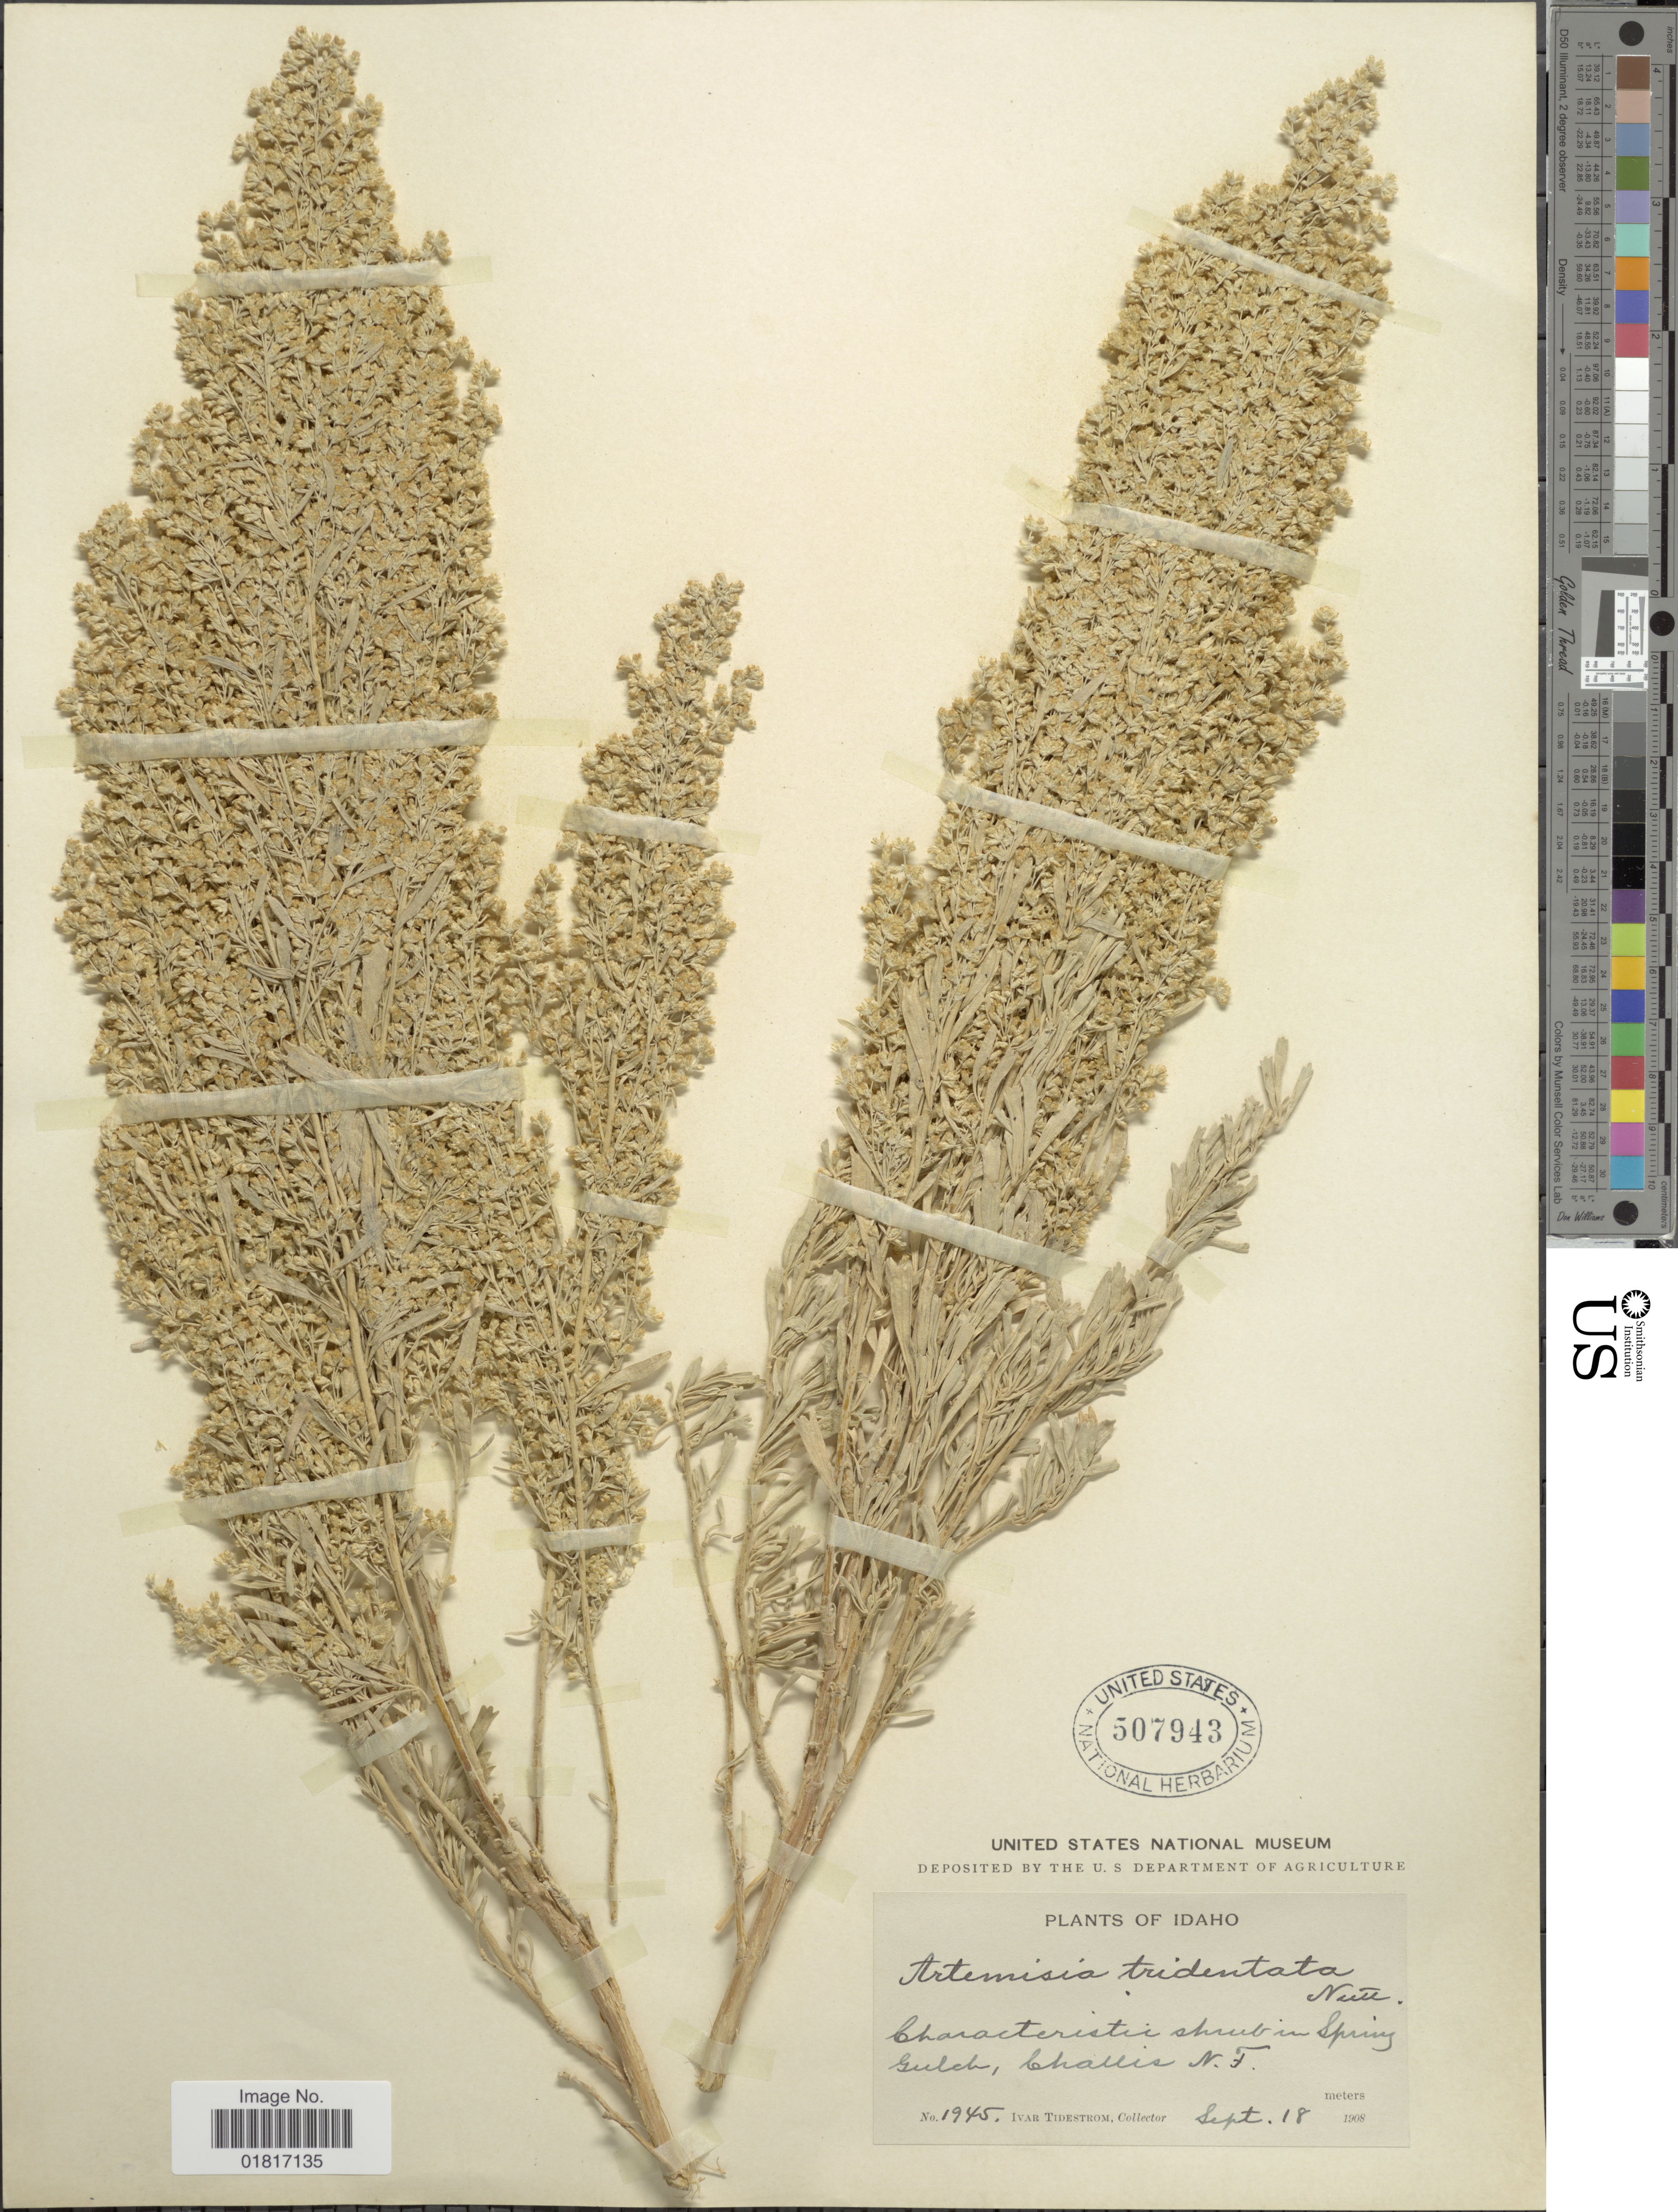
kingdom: Plantae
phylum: Tracheophyta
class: Magnoliopsida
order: Asterales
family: Asteraceae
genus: Artemisia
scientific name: Artemisia tridentata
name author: Nutt.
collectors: I. F. Tidestrom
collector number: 1945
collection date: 1908-09-18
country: United States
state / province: Idaho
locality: Characteristic shrub in Spring Gulch, Challis N. F.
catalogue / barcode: US 507943